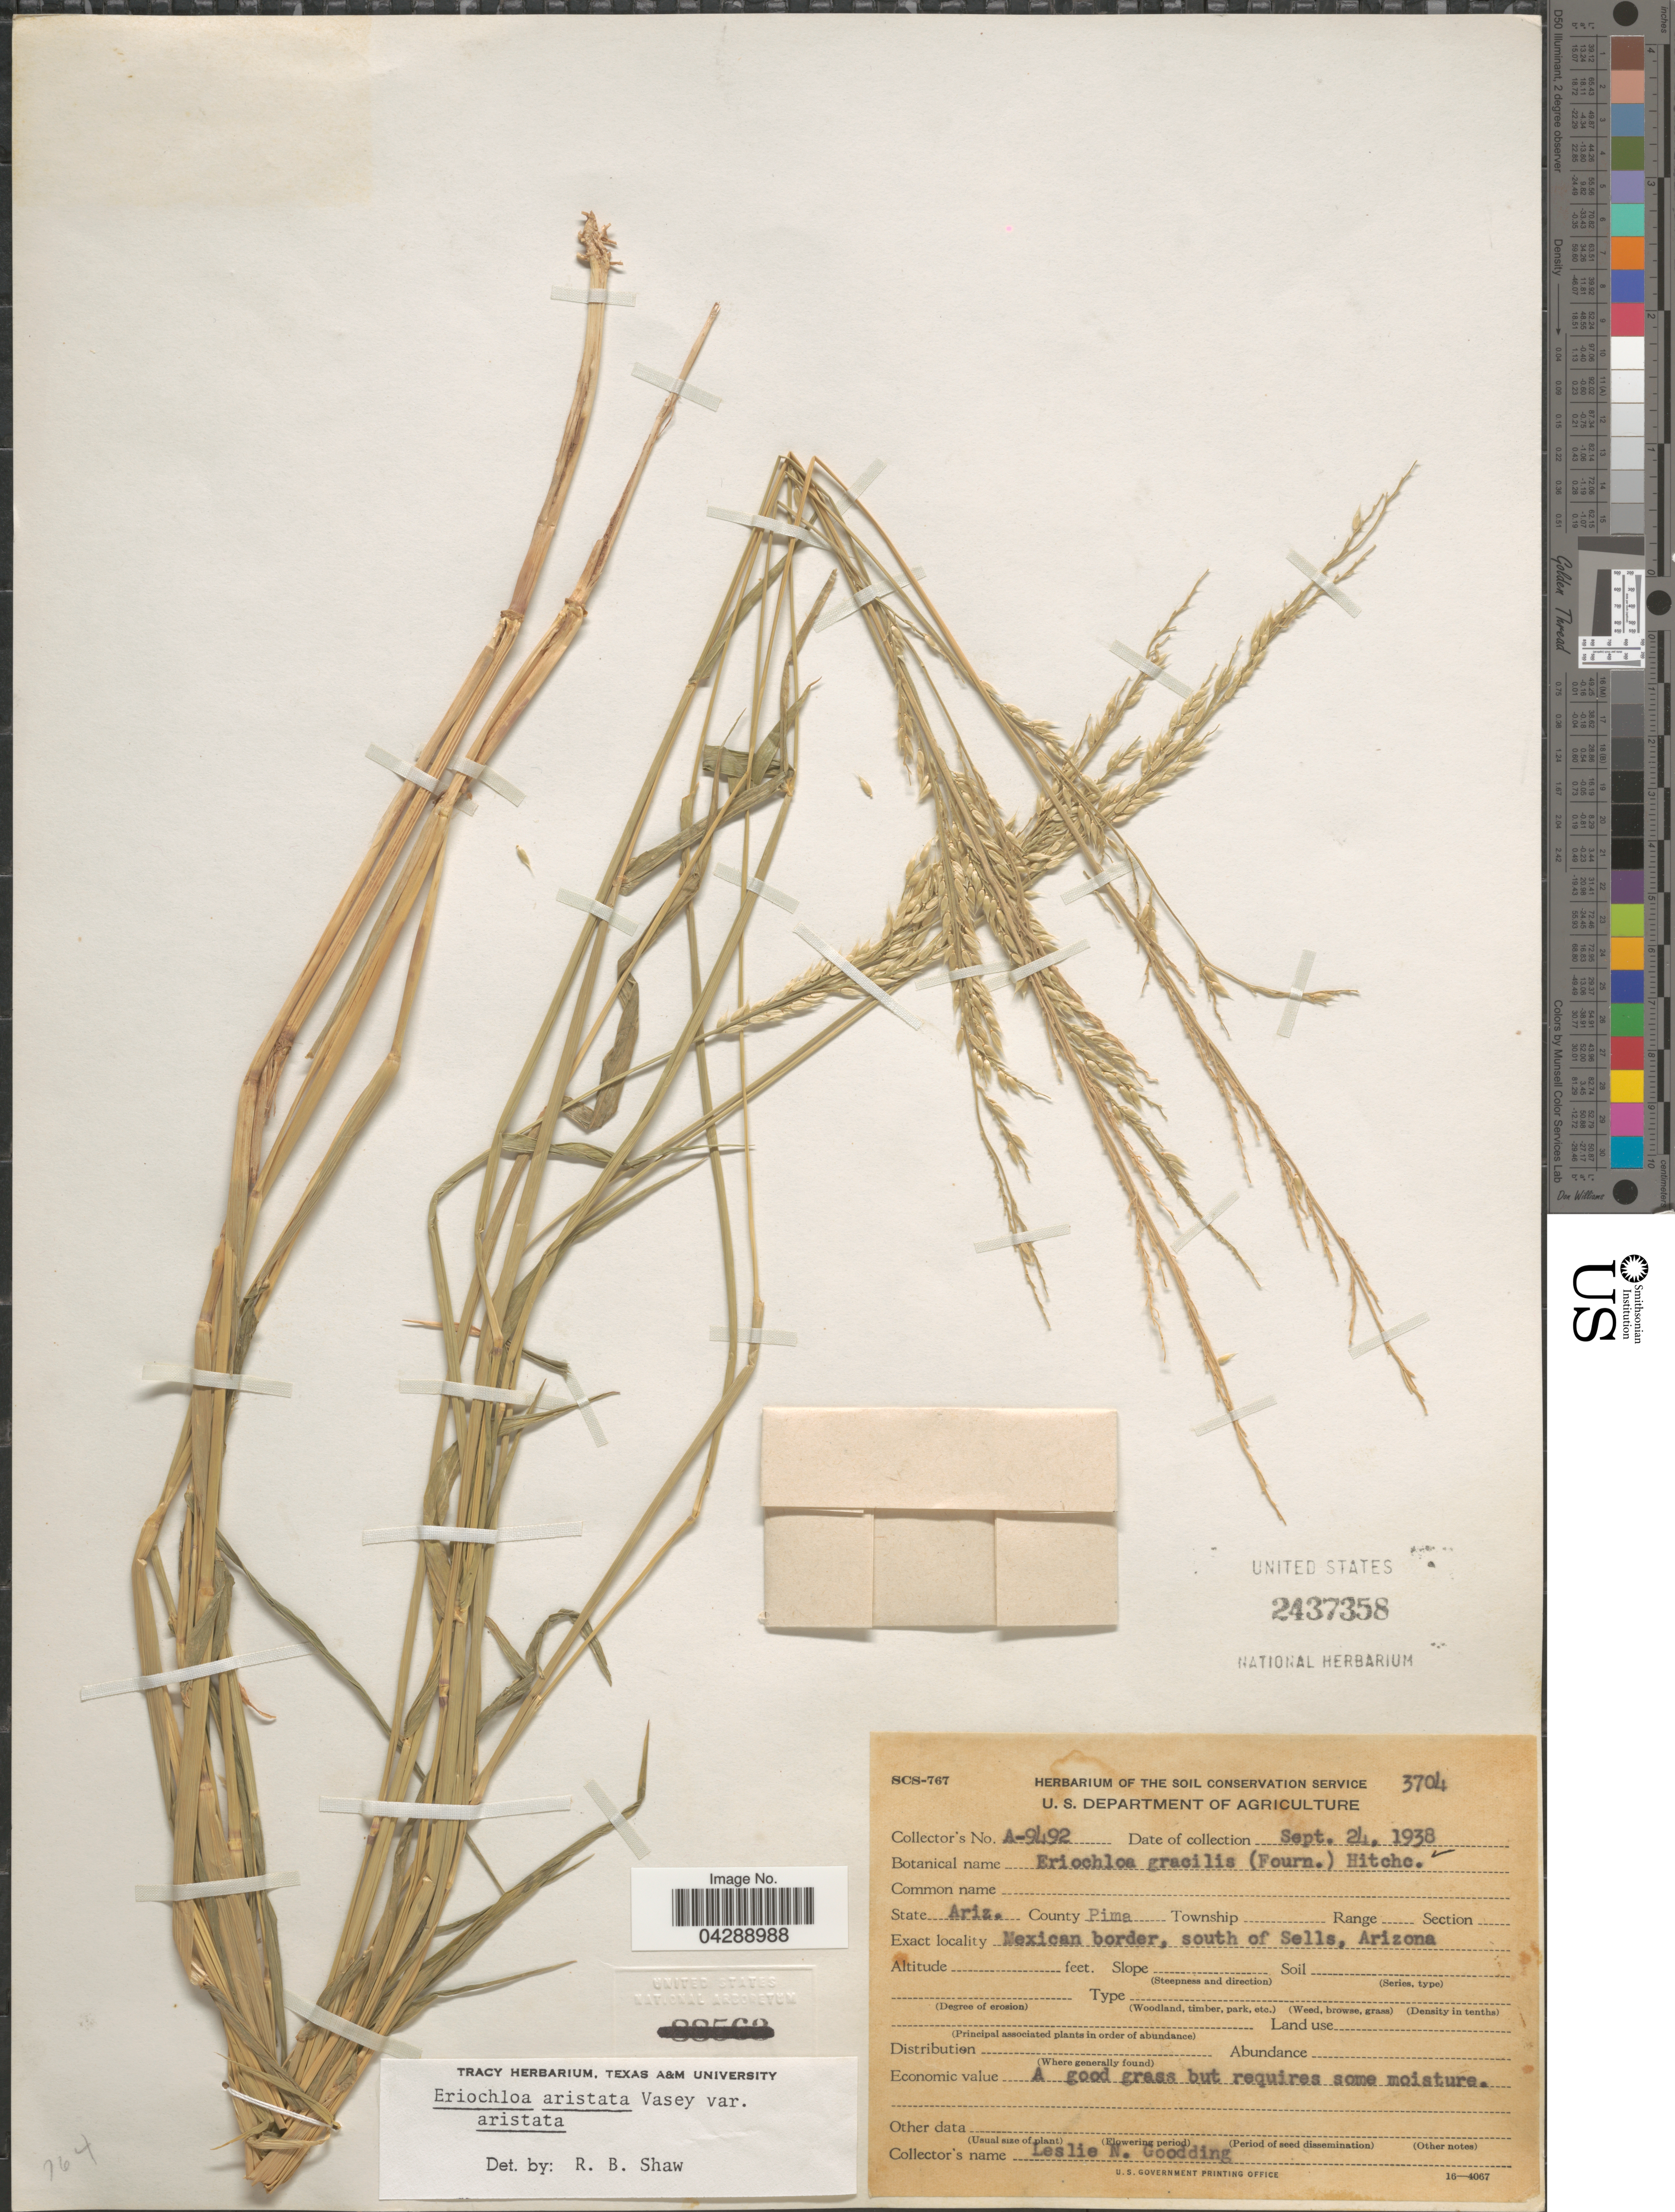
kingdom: Plantae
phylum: Tracheophyta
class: Liliopsida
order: Poales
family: Poaceae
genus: Eriochloa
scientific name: Eriochloa aristata var. aristata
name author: Vasey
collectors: L. N. Goodding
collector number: A-9492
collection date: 1938-09-24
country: United States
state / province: Arizona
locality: County Pima. Mexican border, south of Sells.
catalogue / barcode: US 2437358